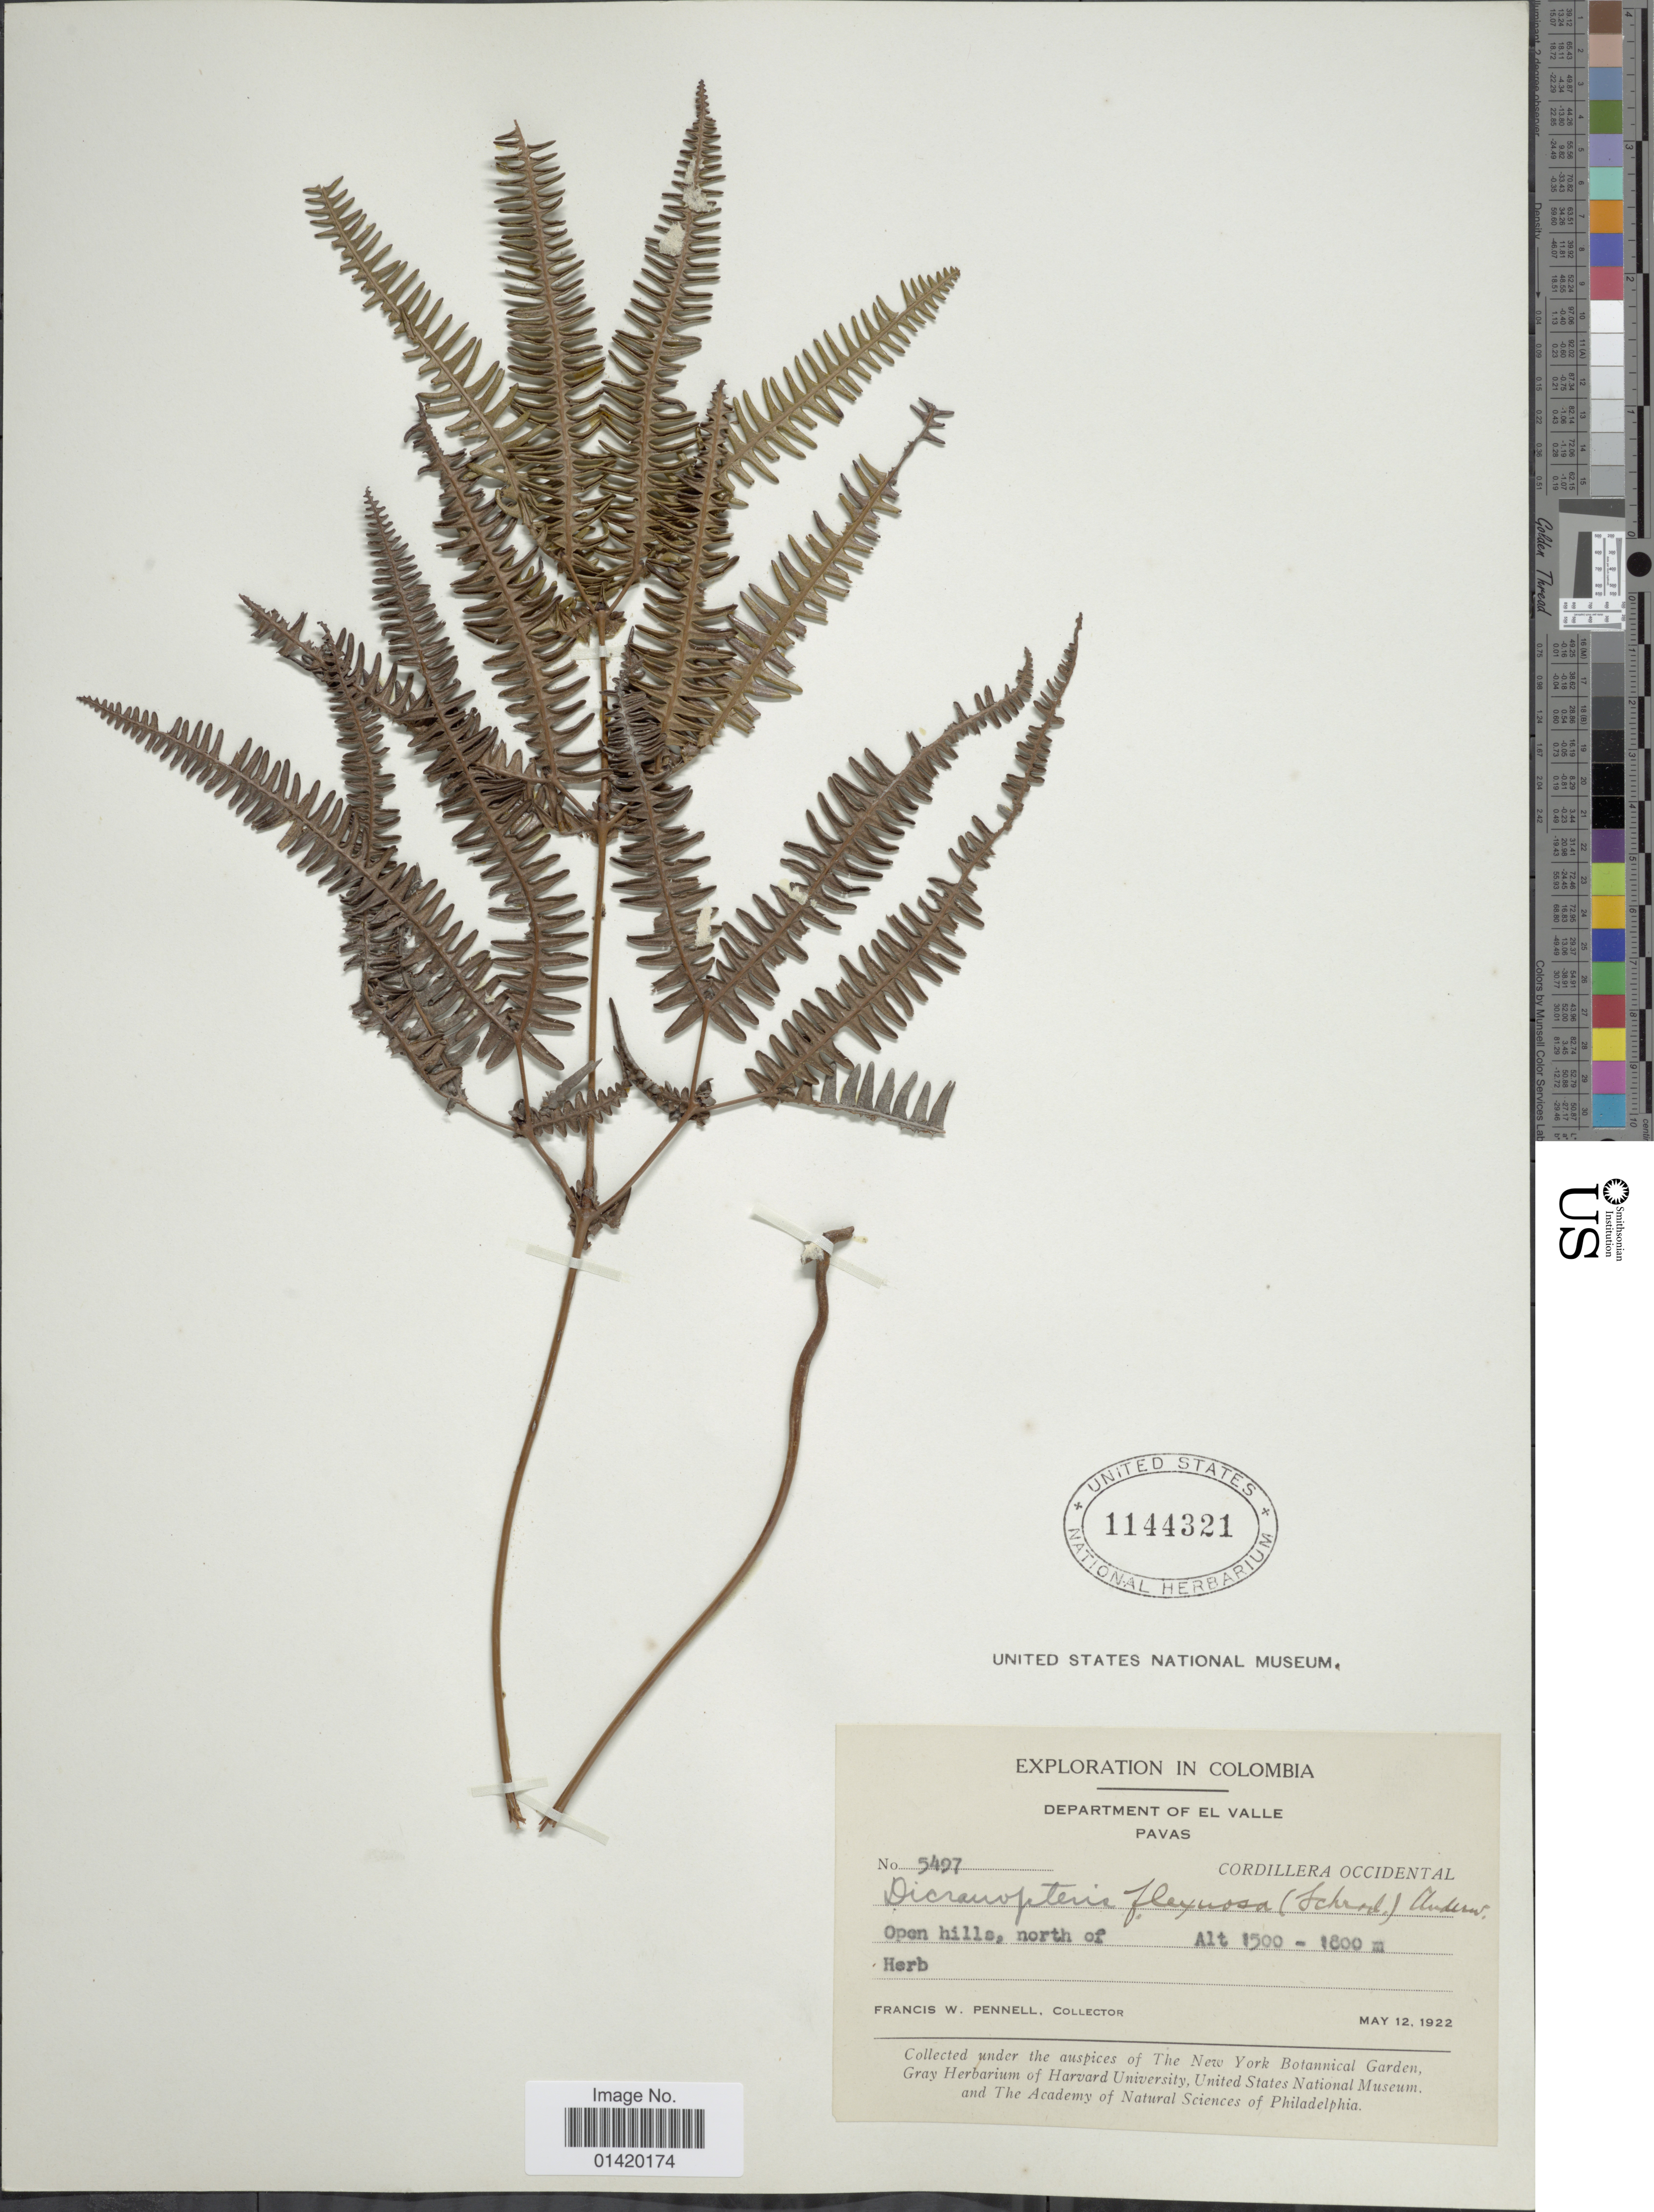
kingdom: Plantae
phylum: Tracheophyta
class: Polypodiopsida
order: Gleicheniales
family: Gleicheniaceae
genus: Dicranopteris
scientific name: Dicranopteris flexuosa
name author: (Schrad.) Underw.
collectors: F. W. Pennell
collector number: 5497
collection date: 1922-05-12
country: Colombia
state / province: Valle del Cauca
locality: Department of EL Valle Pavas, Cordillera Occidental, Open hills, north of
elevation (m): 1500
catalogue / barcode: US 1144321